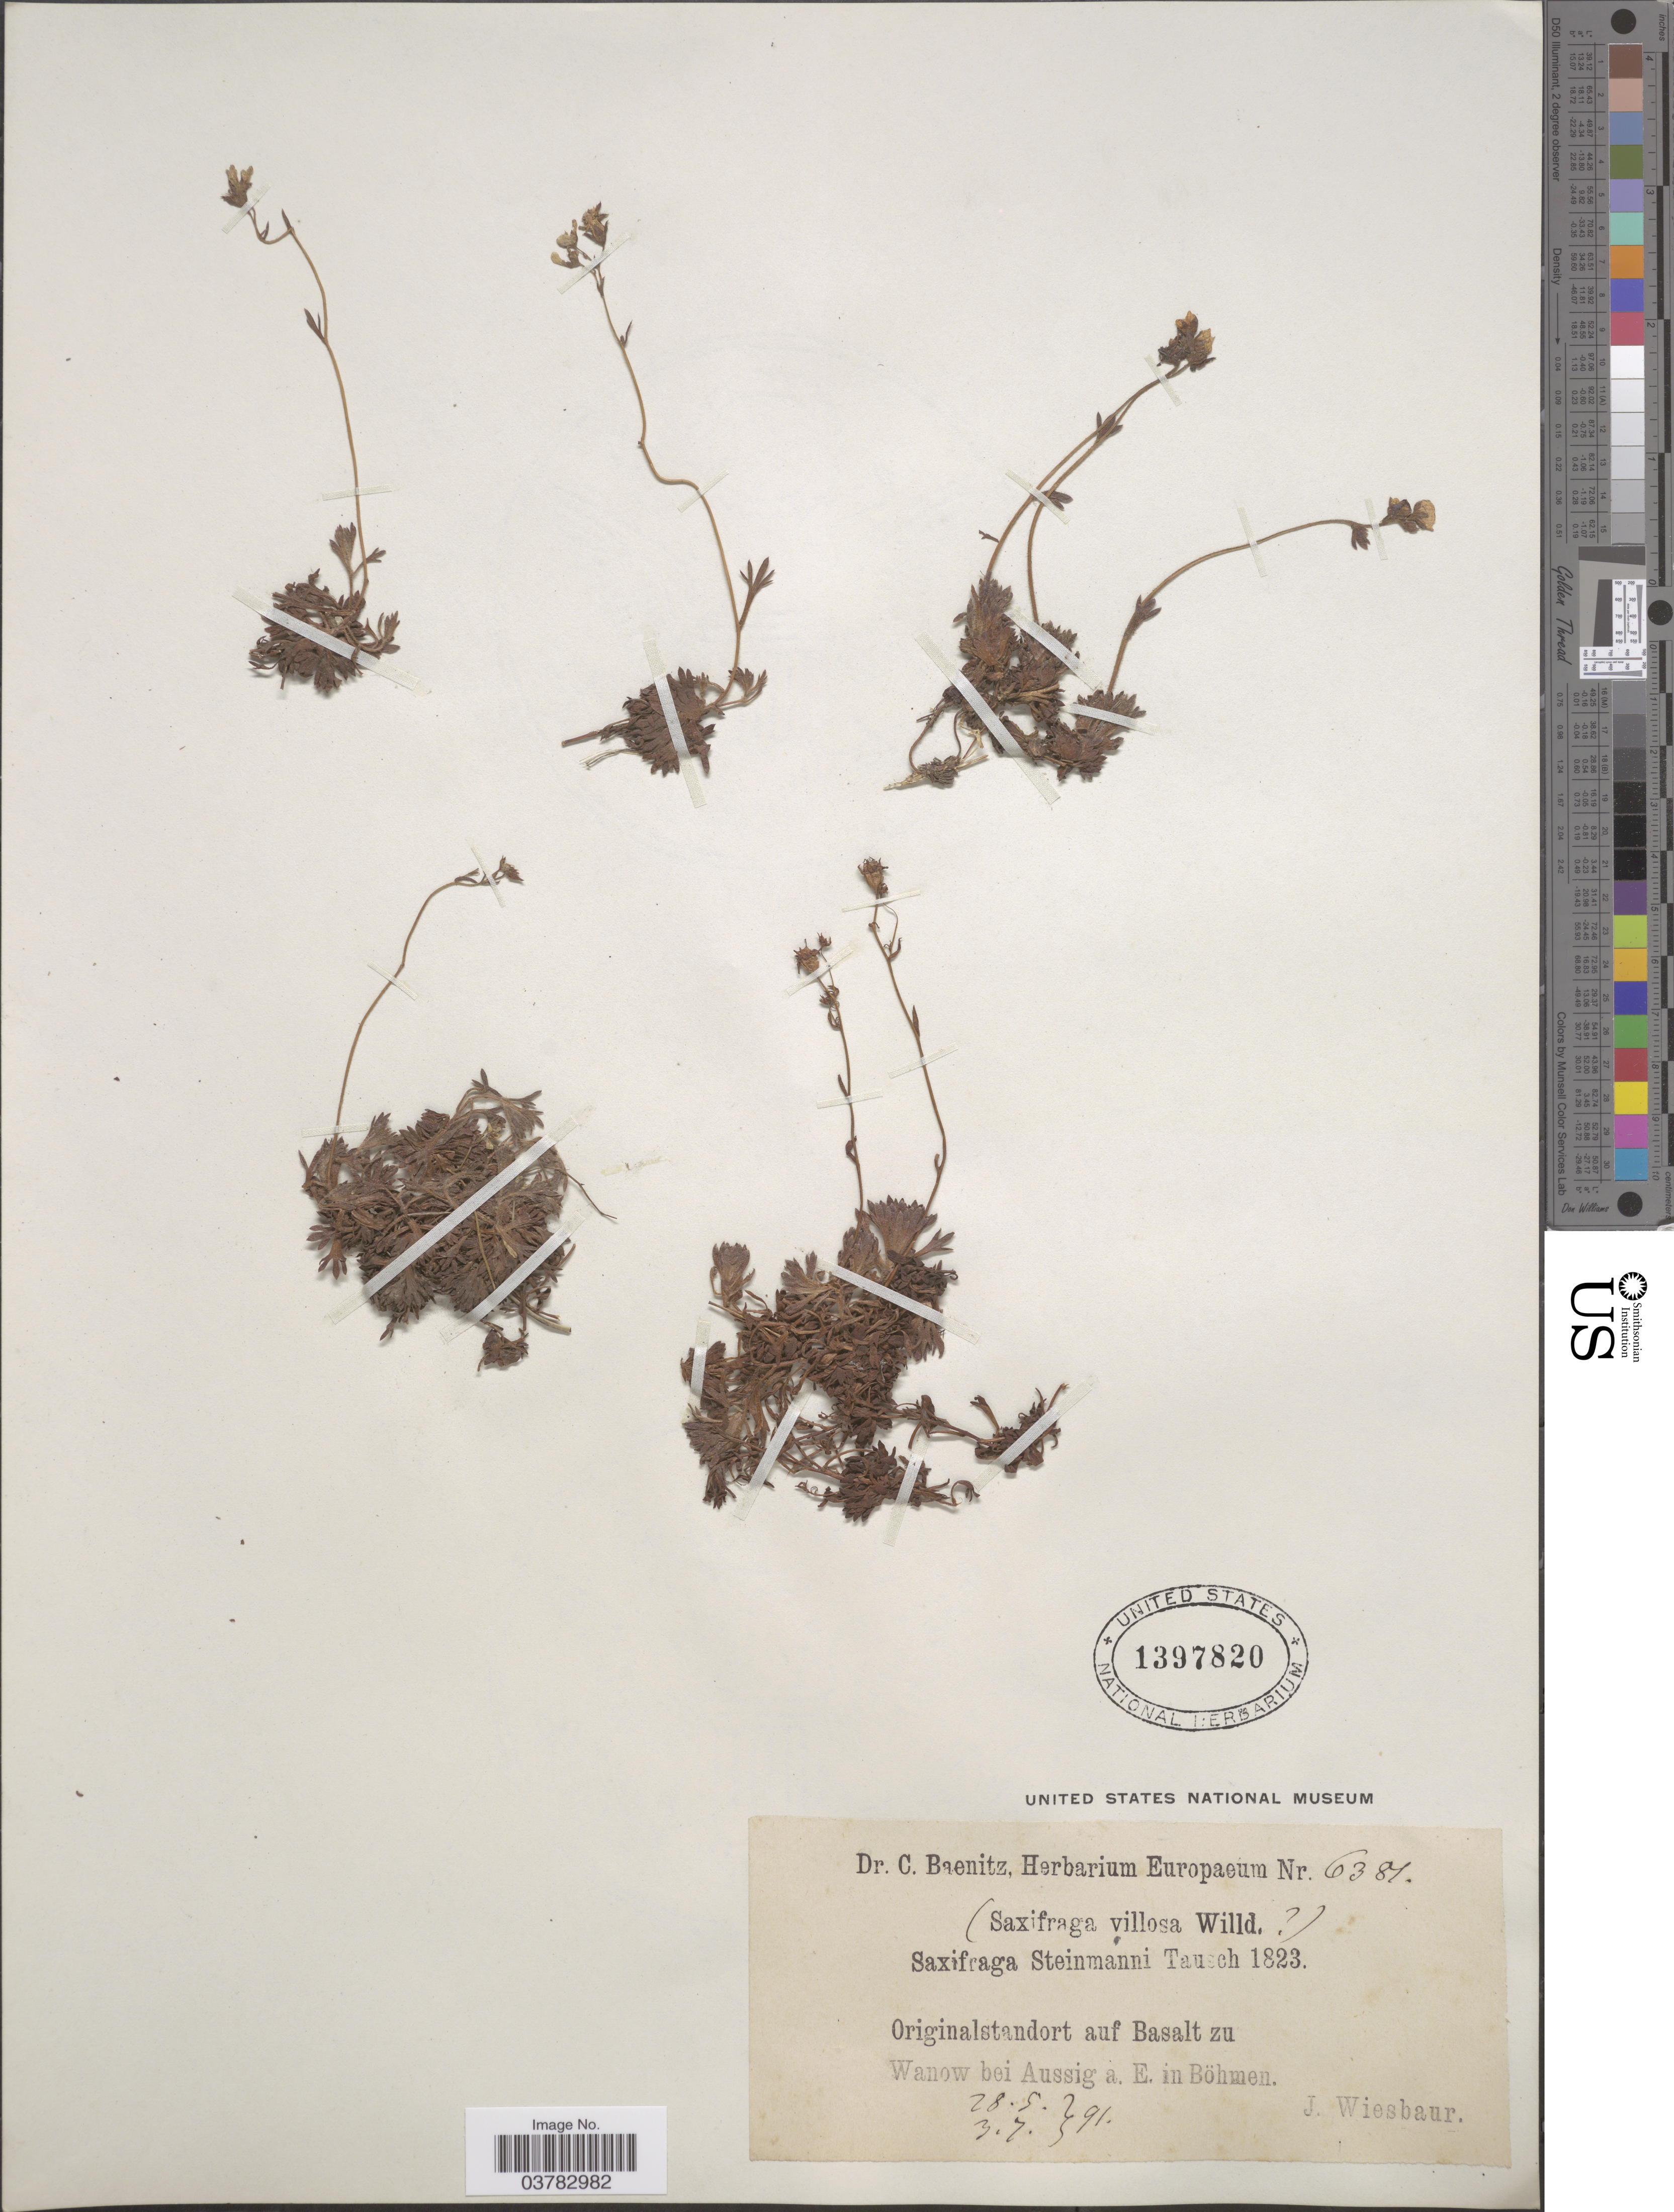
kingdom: Plantae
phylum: Tracheophyta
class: Magnoliopsida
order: Saxifragales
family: Saxifragaceae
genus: Saxifraga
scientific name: Saxifraga villosa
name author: Willd.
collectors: J. Wiesbaur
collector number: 6381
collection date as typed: Transcribed d/m/y: 28/5/91 to 3/7/91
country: Czechia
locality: Auf Basalt zu Wanow bei Aussig a E. in Böhmen.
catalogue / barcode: US 1397820